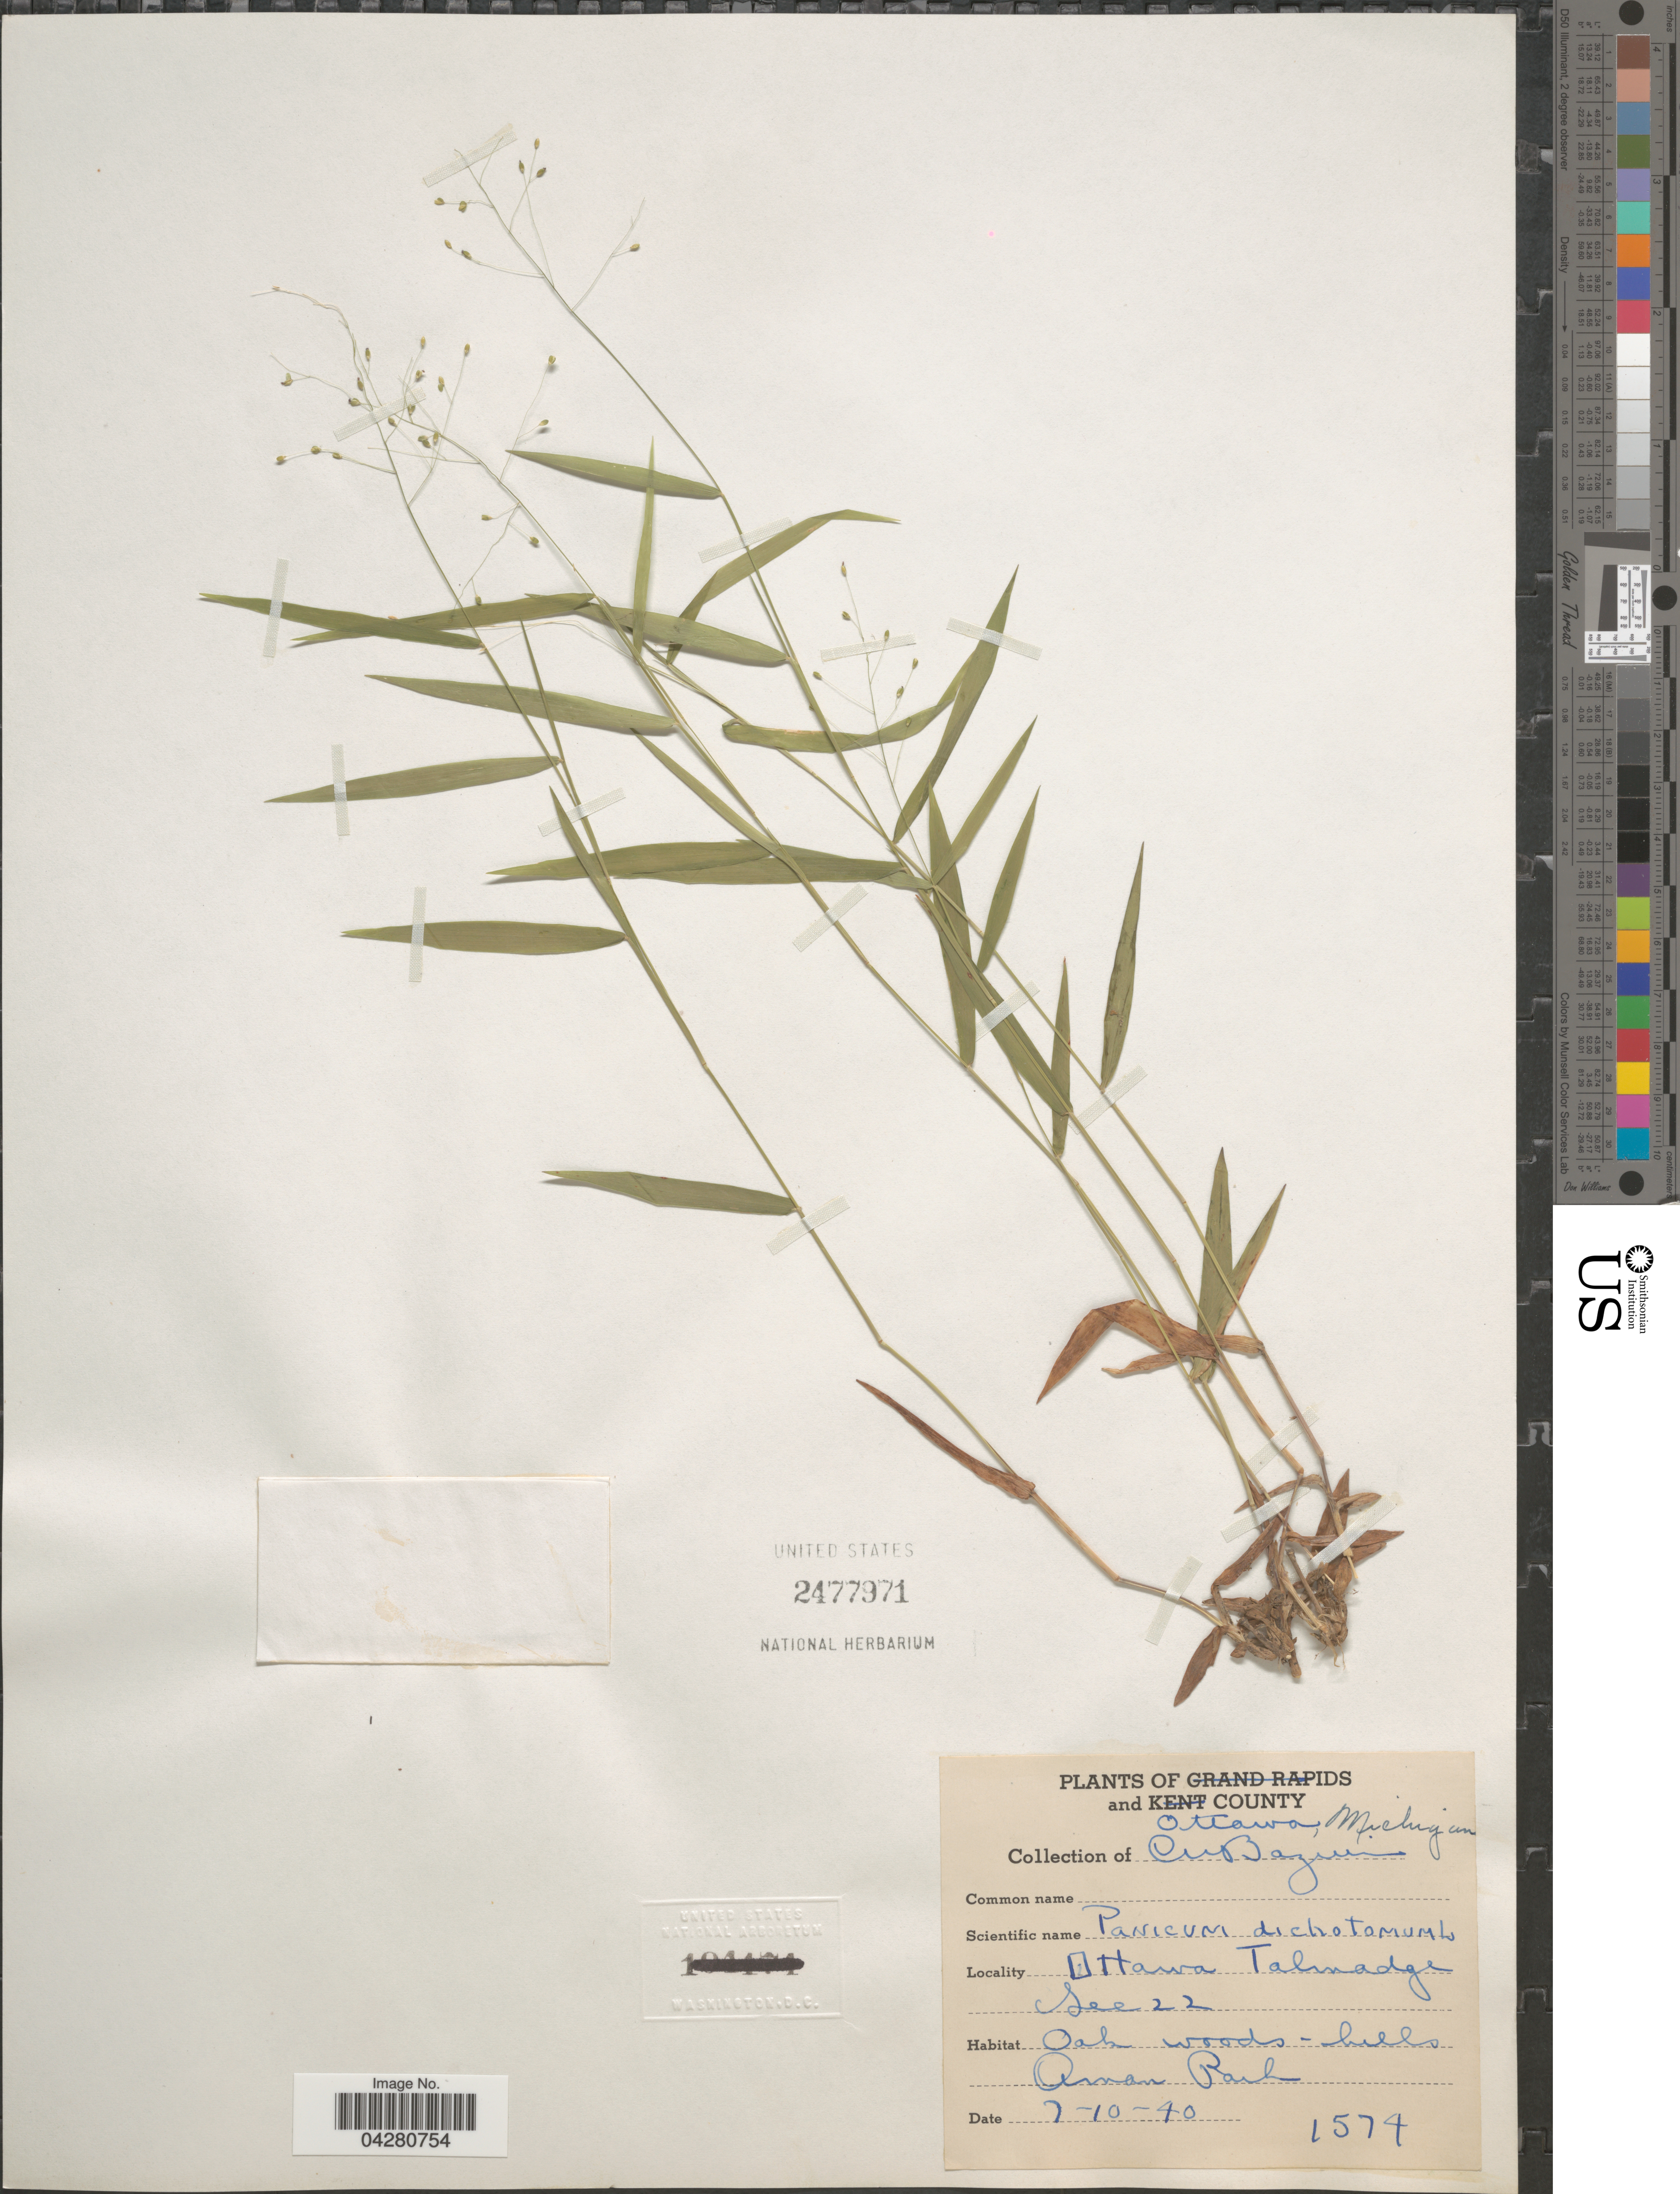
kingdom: Plantae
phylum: Tracheophyta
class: Liliopsida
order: Poales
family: Poaceae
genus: Dichanthelium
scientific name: Dichanthelium dichotomum var. dichotomum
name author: (L.) Gould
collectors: C. Bazuin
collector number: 1574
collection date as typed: Transcribed d/m/y: 10/7/40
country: United States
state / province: Michigan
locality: Ottawa County. Ottawa Talmadge Sec 22. Aman Park.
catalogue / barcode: US 2477971